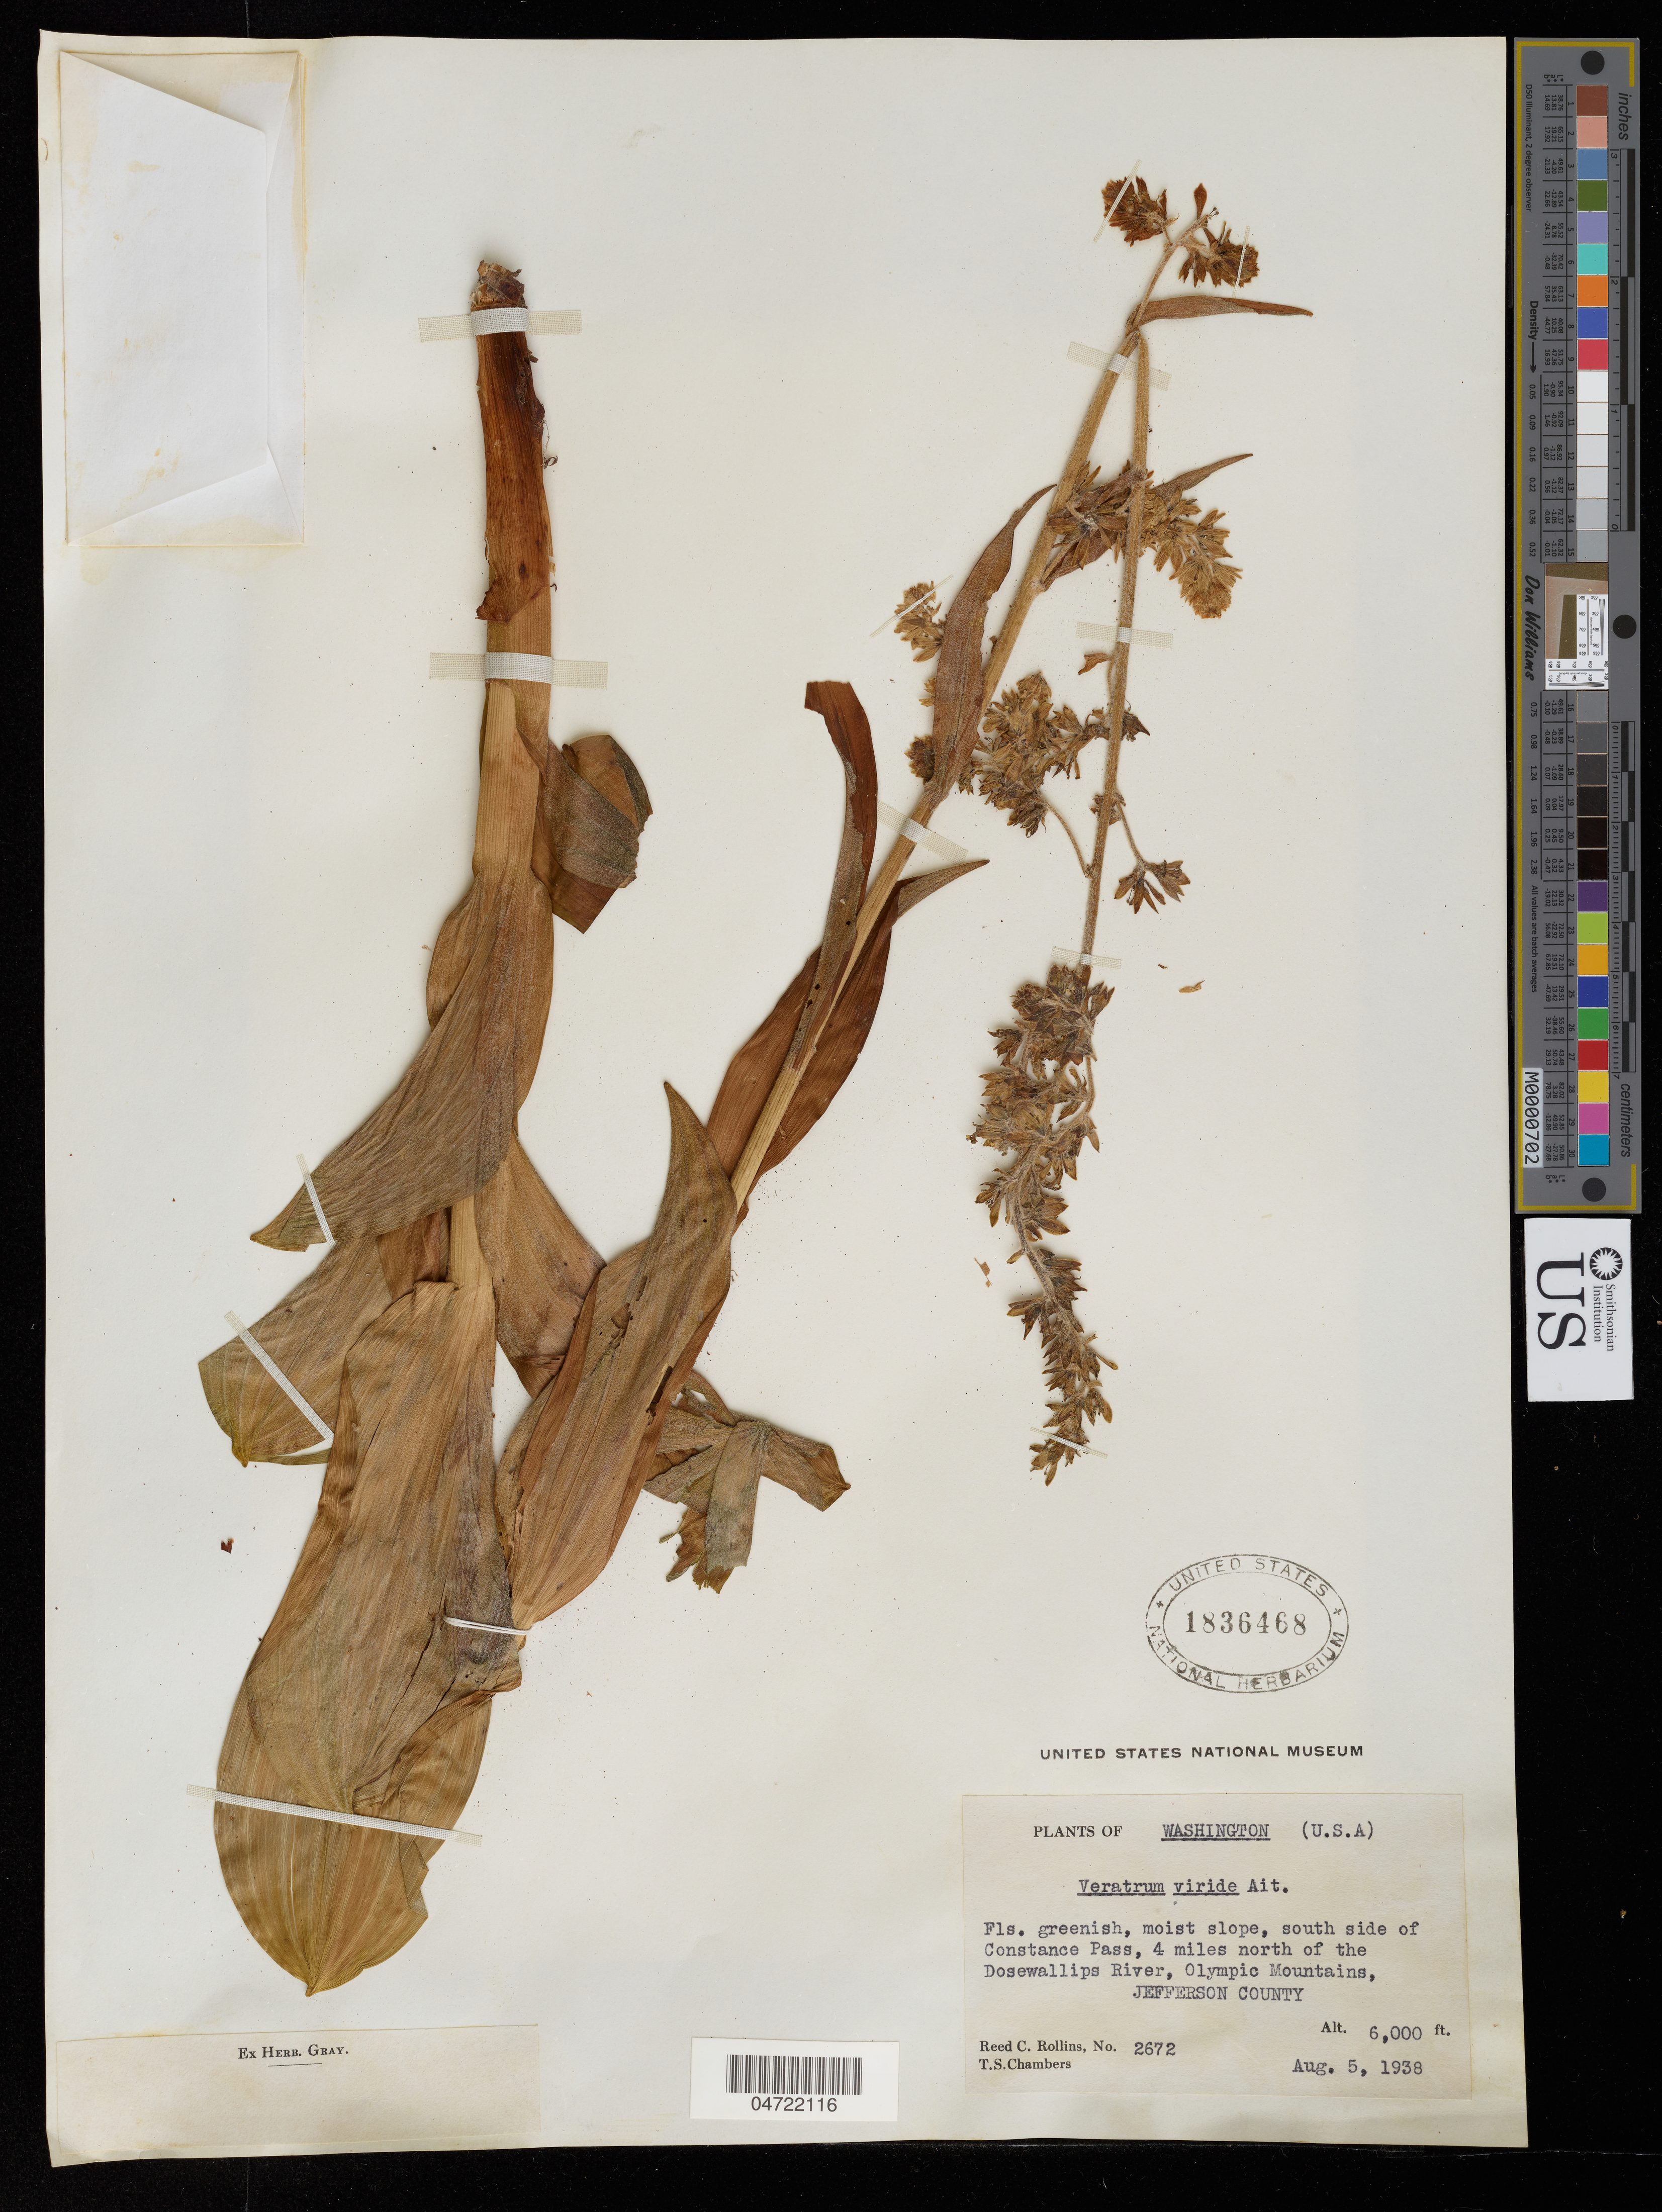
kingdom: Plantae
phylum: Tracheophyta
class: Liliopsida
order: Liliales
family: Melanthiaceae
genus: Veratrum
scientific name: Veratrum viride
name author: Aiton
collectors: R. C. Rollins & T. Chambers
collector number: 2672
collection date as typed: Aug. 5, 1938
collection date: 1938-08-05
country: United States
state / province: Washington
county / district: Jefferson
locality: South slope of Constance Pass, 4 miles north of the Dosewallips River, Olympic Mountains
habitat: Moist slopes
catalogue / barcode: US 1836468